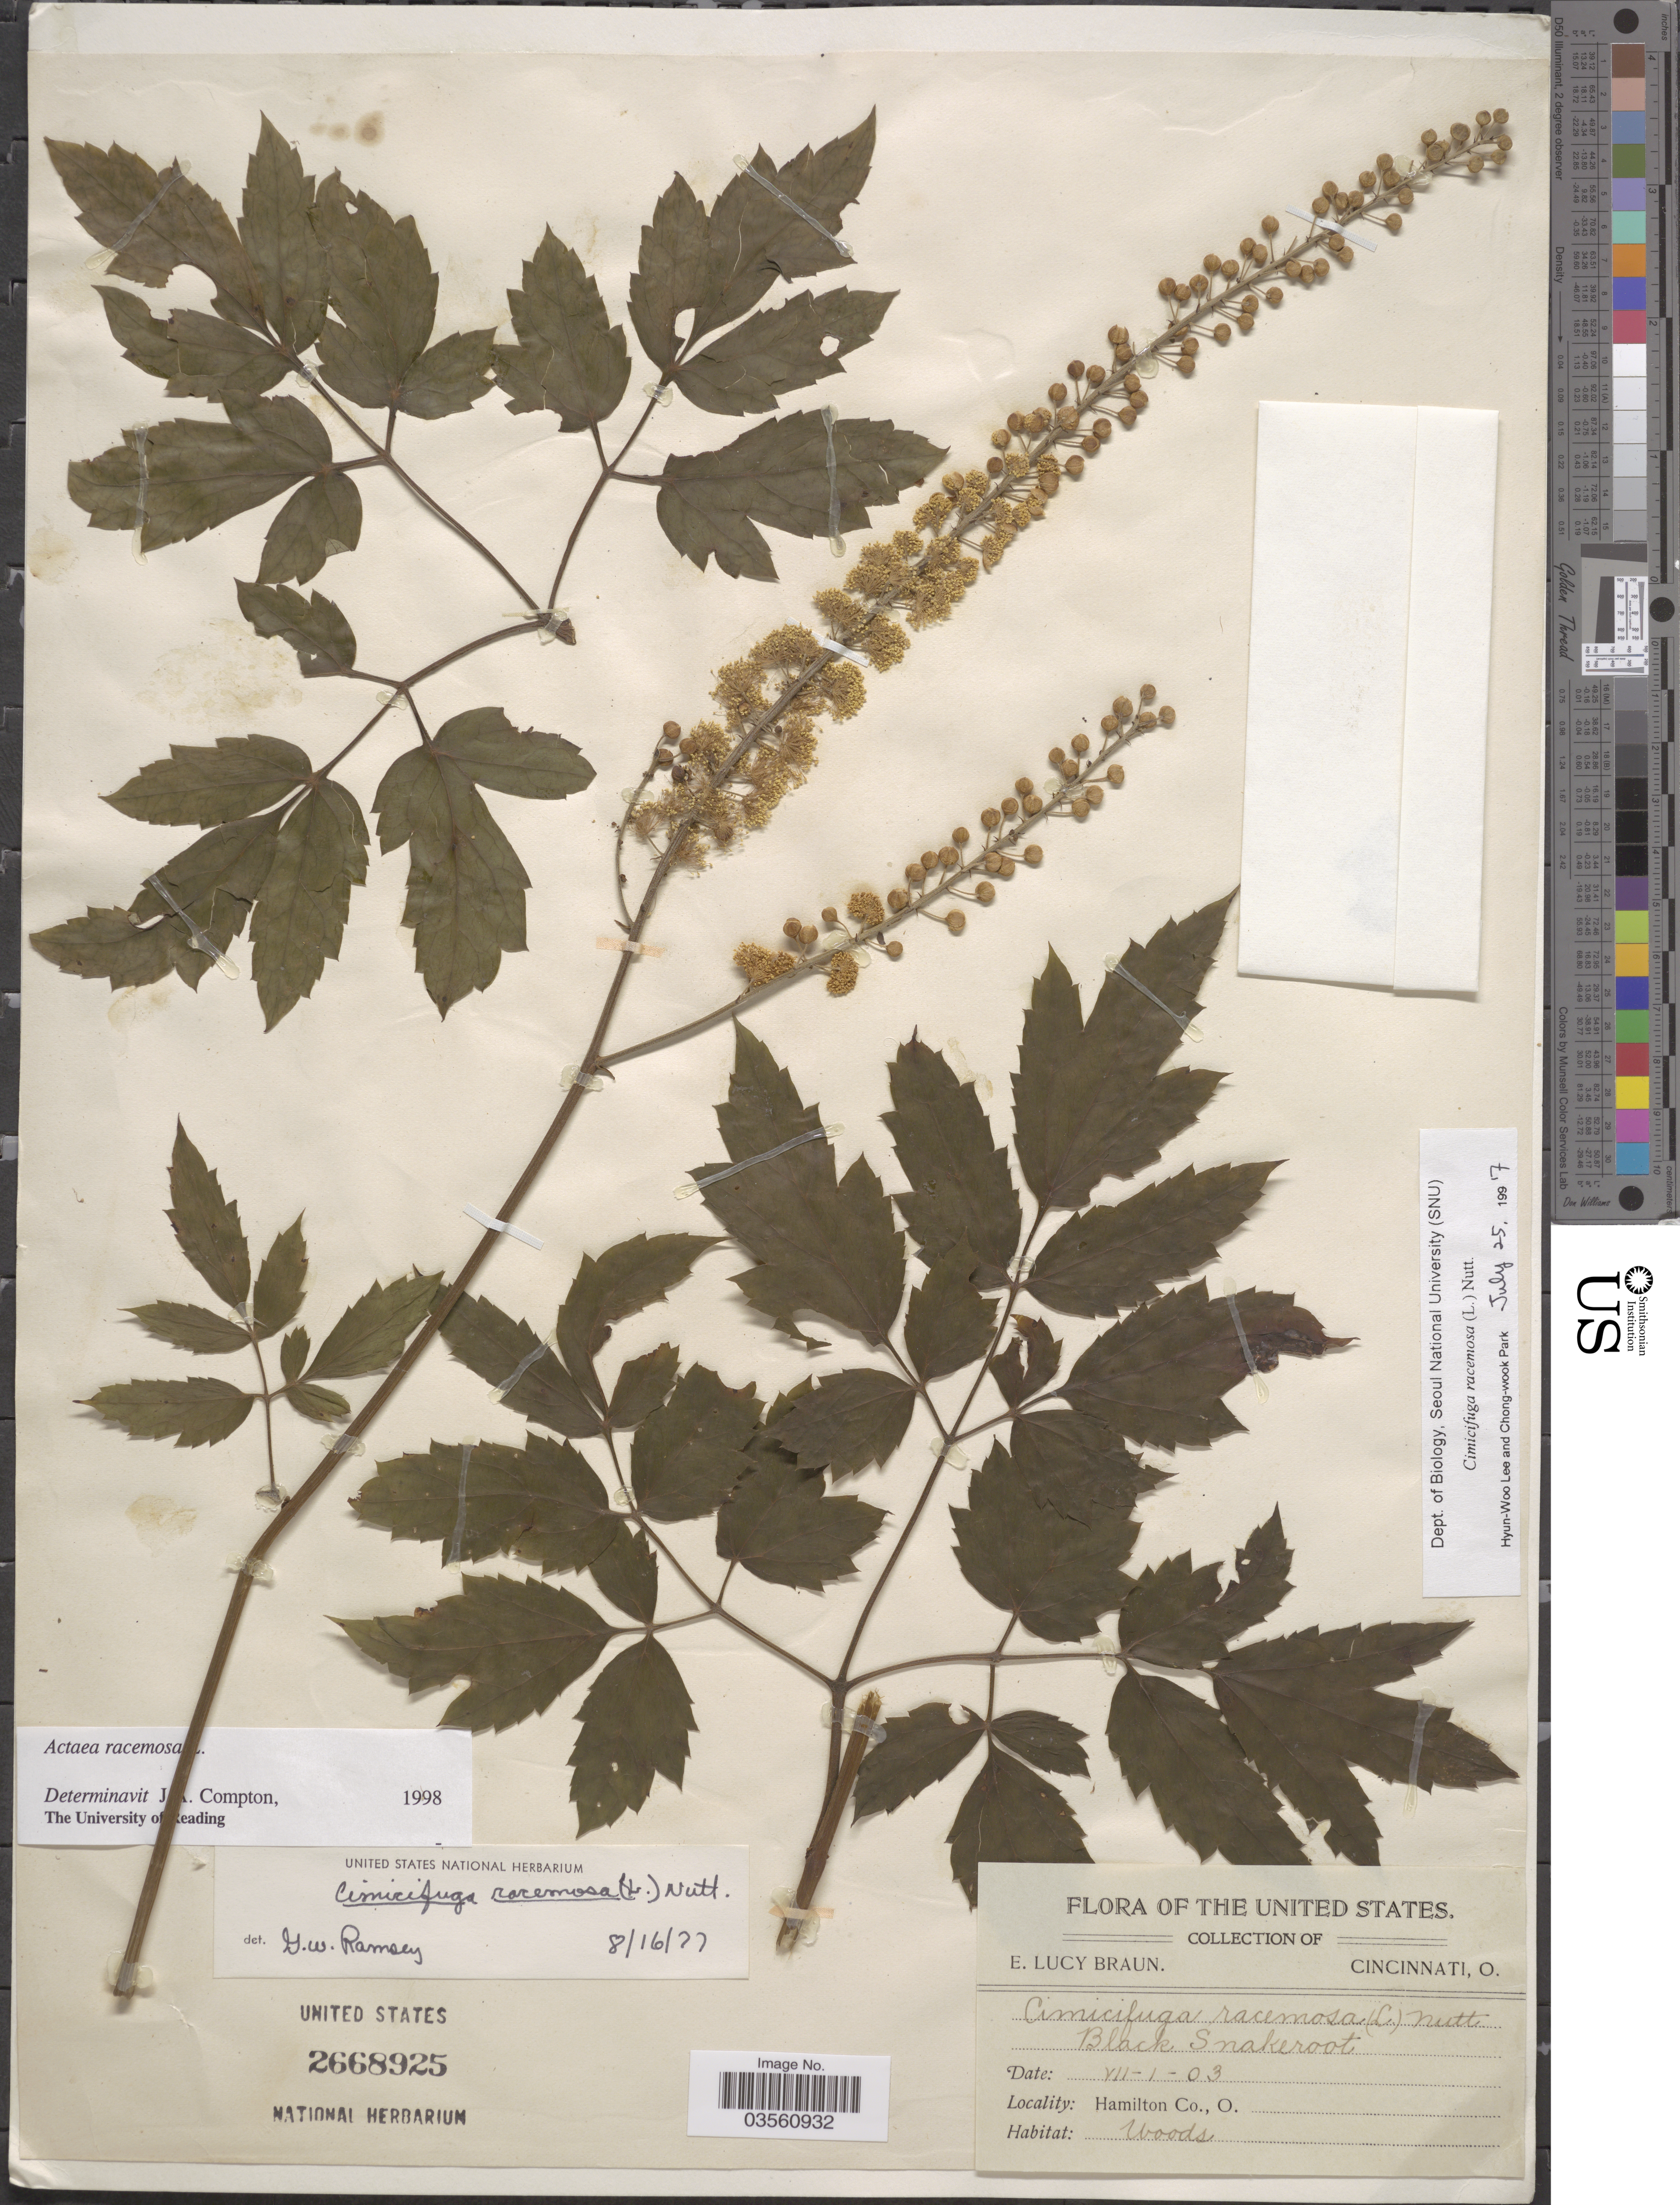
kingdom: Plantae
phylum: Tracheophyta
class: Magnoliopsida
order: Ranunculales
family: Ranunculaceae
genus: Actaea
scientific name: Actaea racemosa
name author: L.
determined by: Compton, J. A.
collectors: E. L. Braun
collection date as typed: Transcribed d/m/y: 1/7/3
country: United States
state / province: Ohio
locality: Hamilton Co.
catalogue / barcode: US 2668925